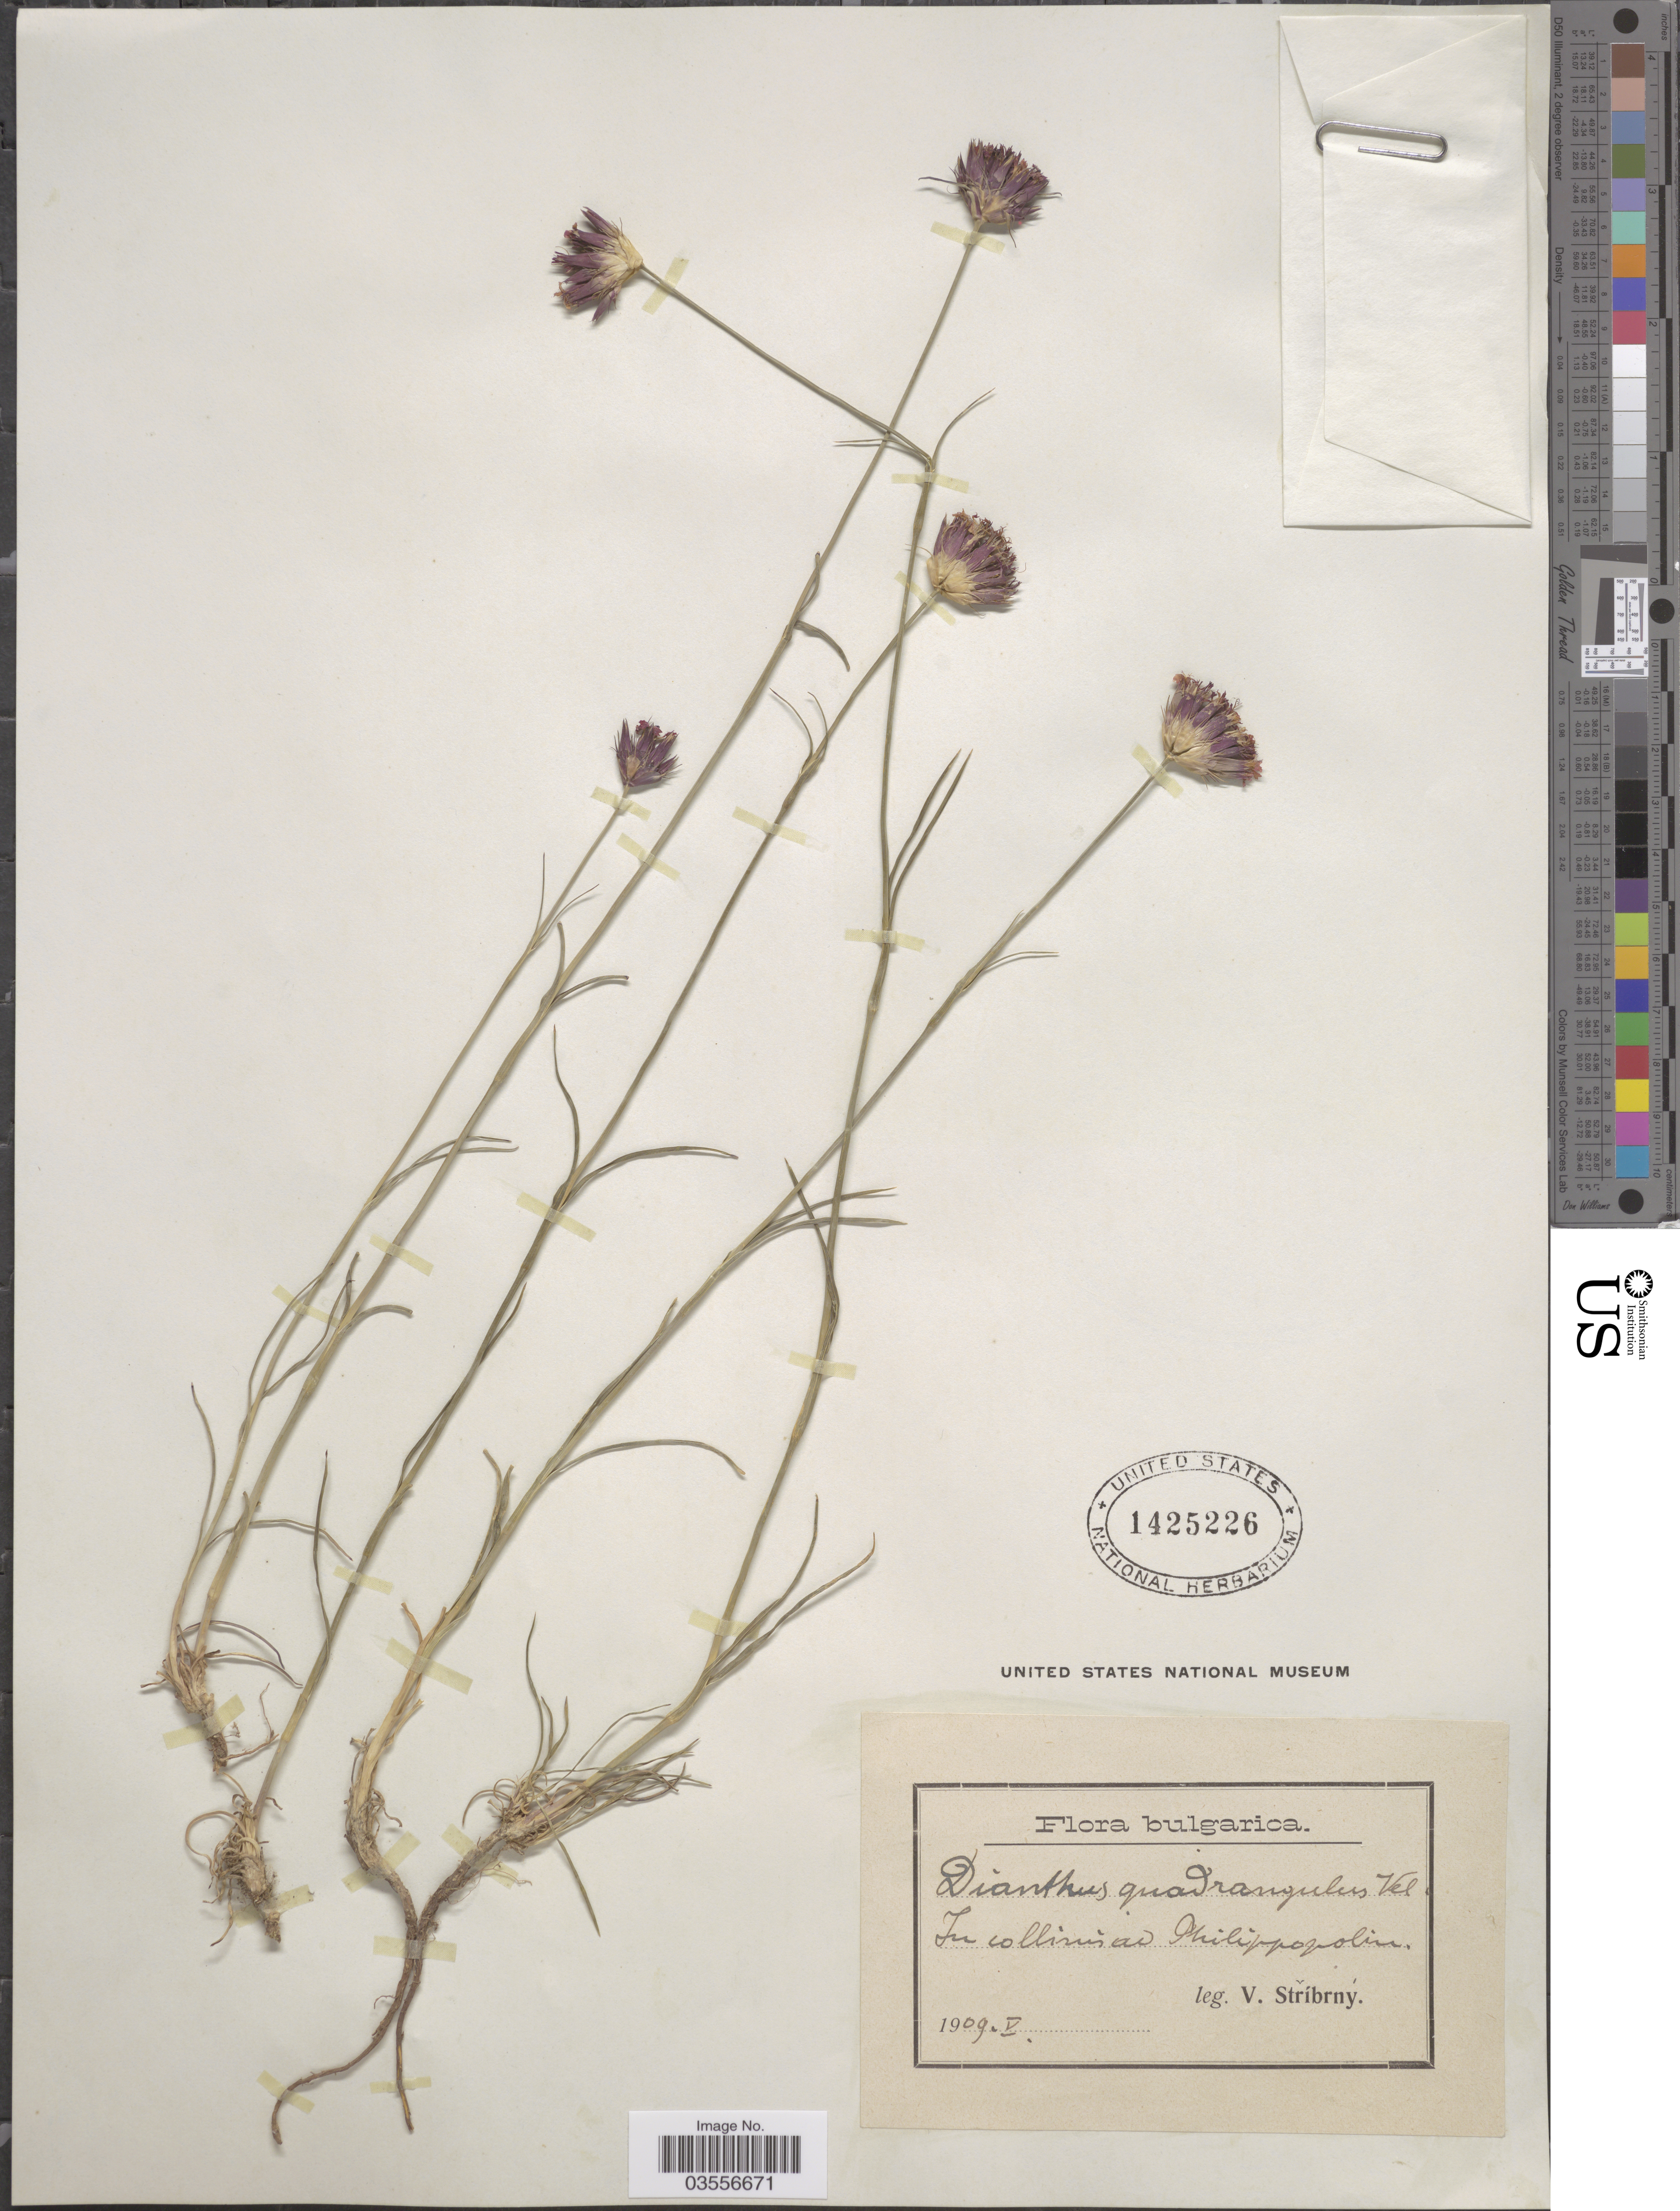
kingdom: Plantae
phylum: Tracheophyta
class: Magnoliopsida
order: Caryophyllales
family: Caryophyllaceae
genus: Dianthus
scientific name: Dianthus quadrangulus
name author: Velen.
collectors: V. Stribrny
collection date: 1909-05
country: Bulgaria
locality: Bulgarica. In collinis ad Philippopolin.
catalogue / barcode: US 1425226